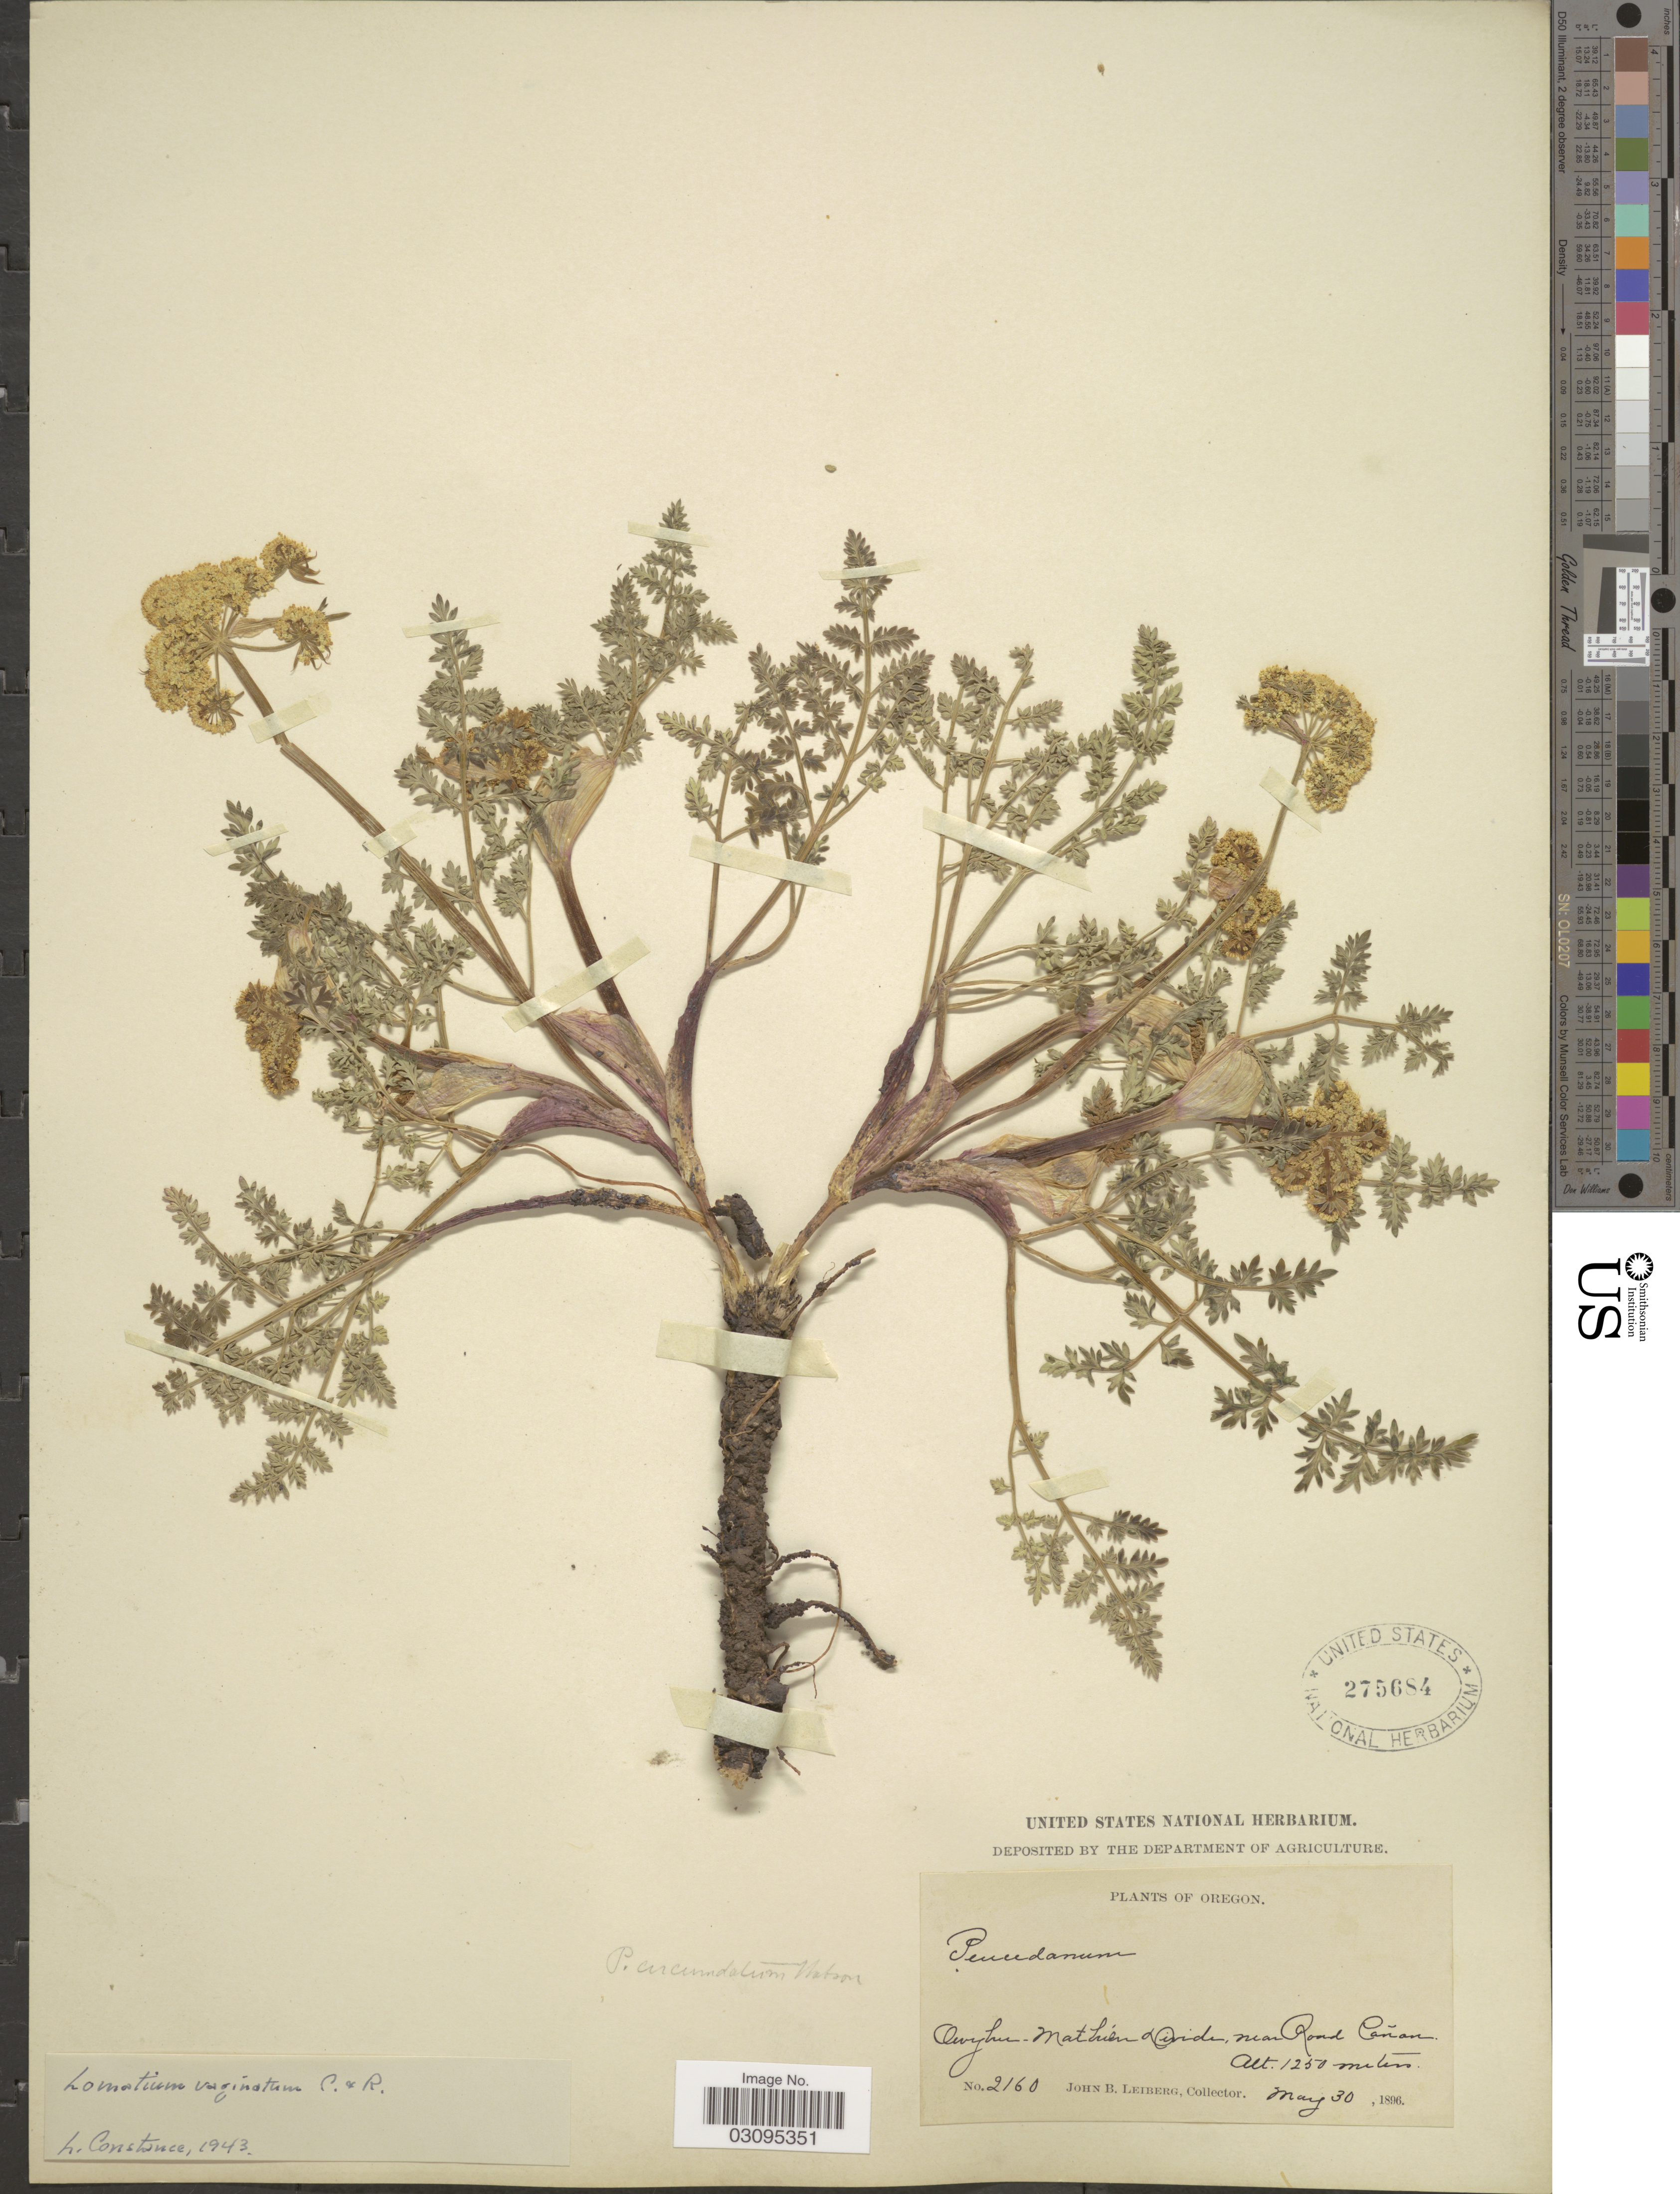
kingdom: Plantae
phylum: Tracheophyta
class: Magnoliopsida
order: Apiales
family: Apiaceae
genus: Lomatium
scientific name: Lomatium vaginatum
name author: J.M. Coult. & Rose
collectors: J. B. Leiberg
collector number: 2160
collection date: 1896-05-30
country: United States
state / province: Oregon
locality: Owyhee-Mathien Divide, near Round Cañon.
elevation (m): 1250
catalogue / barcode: US 275684